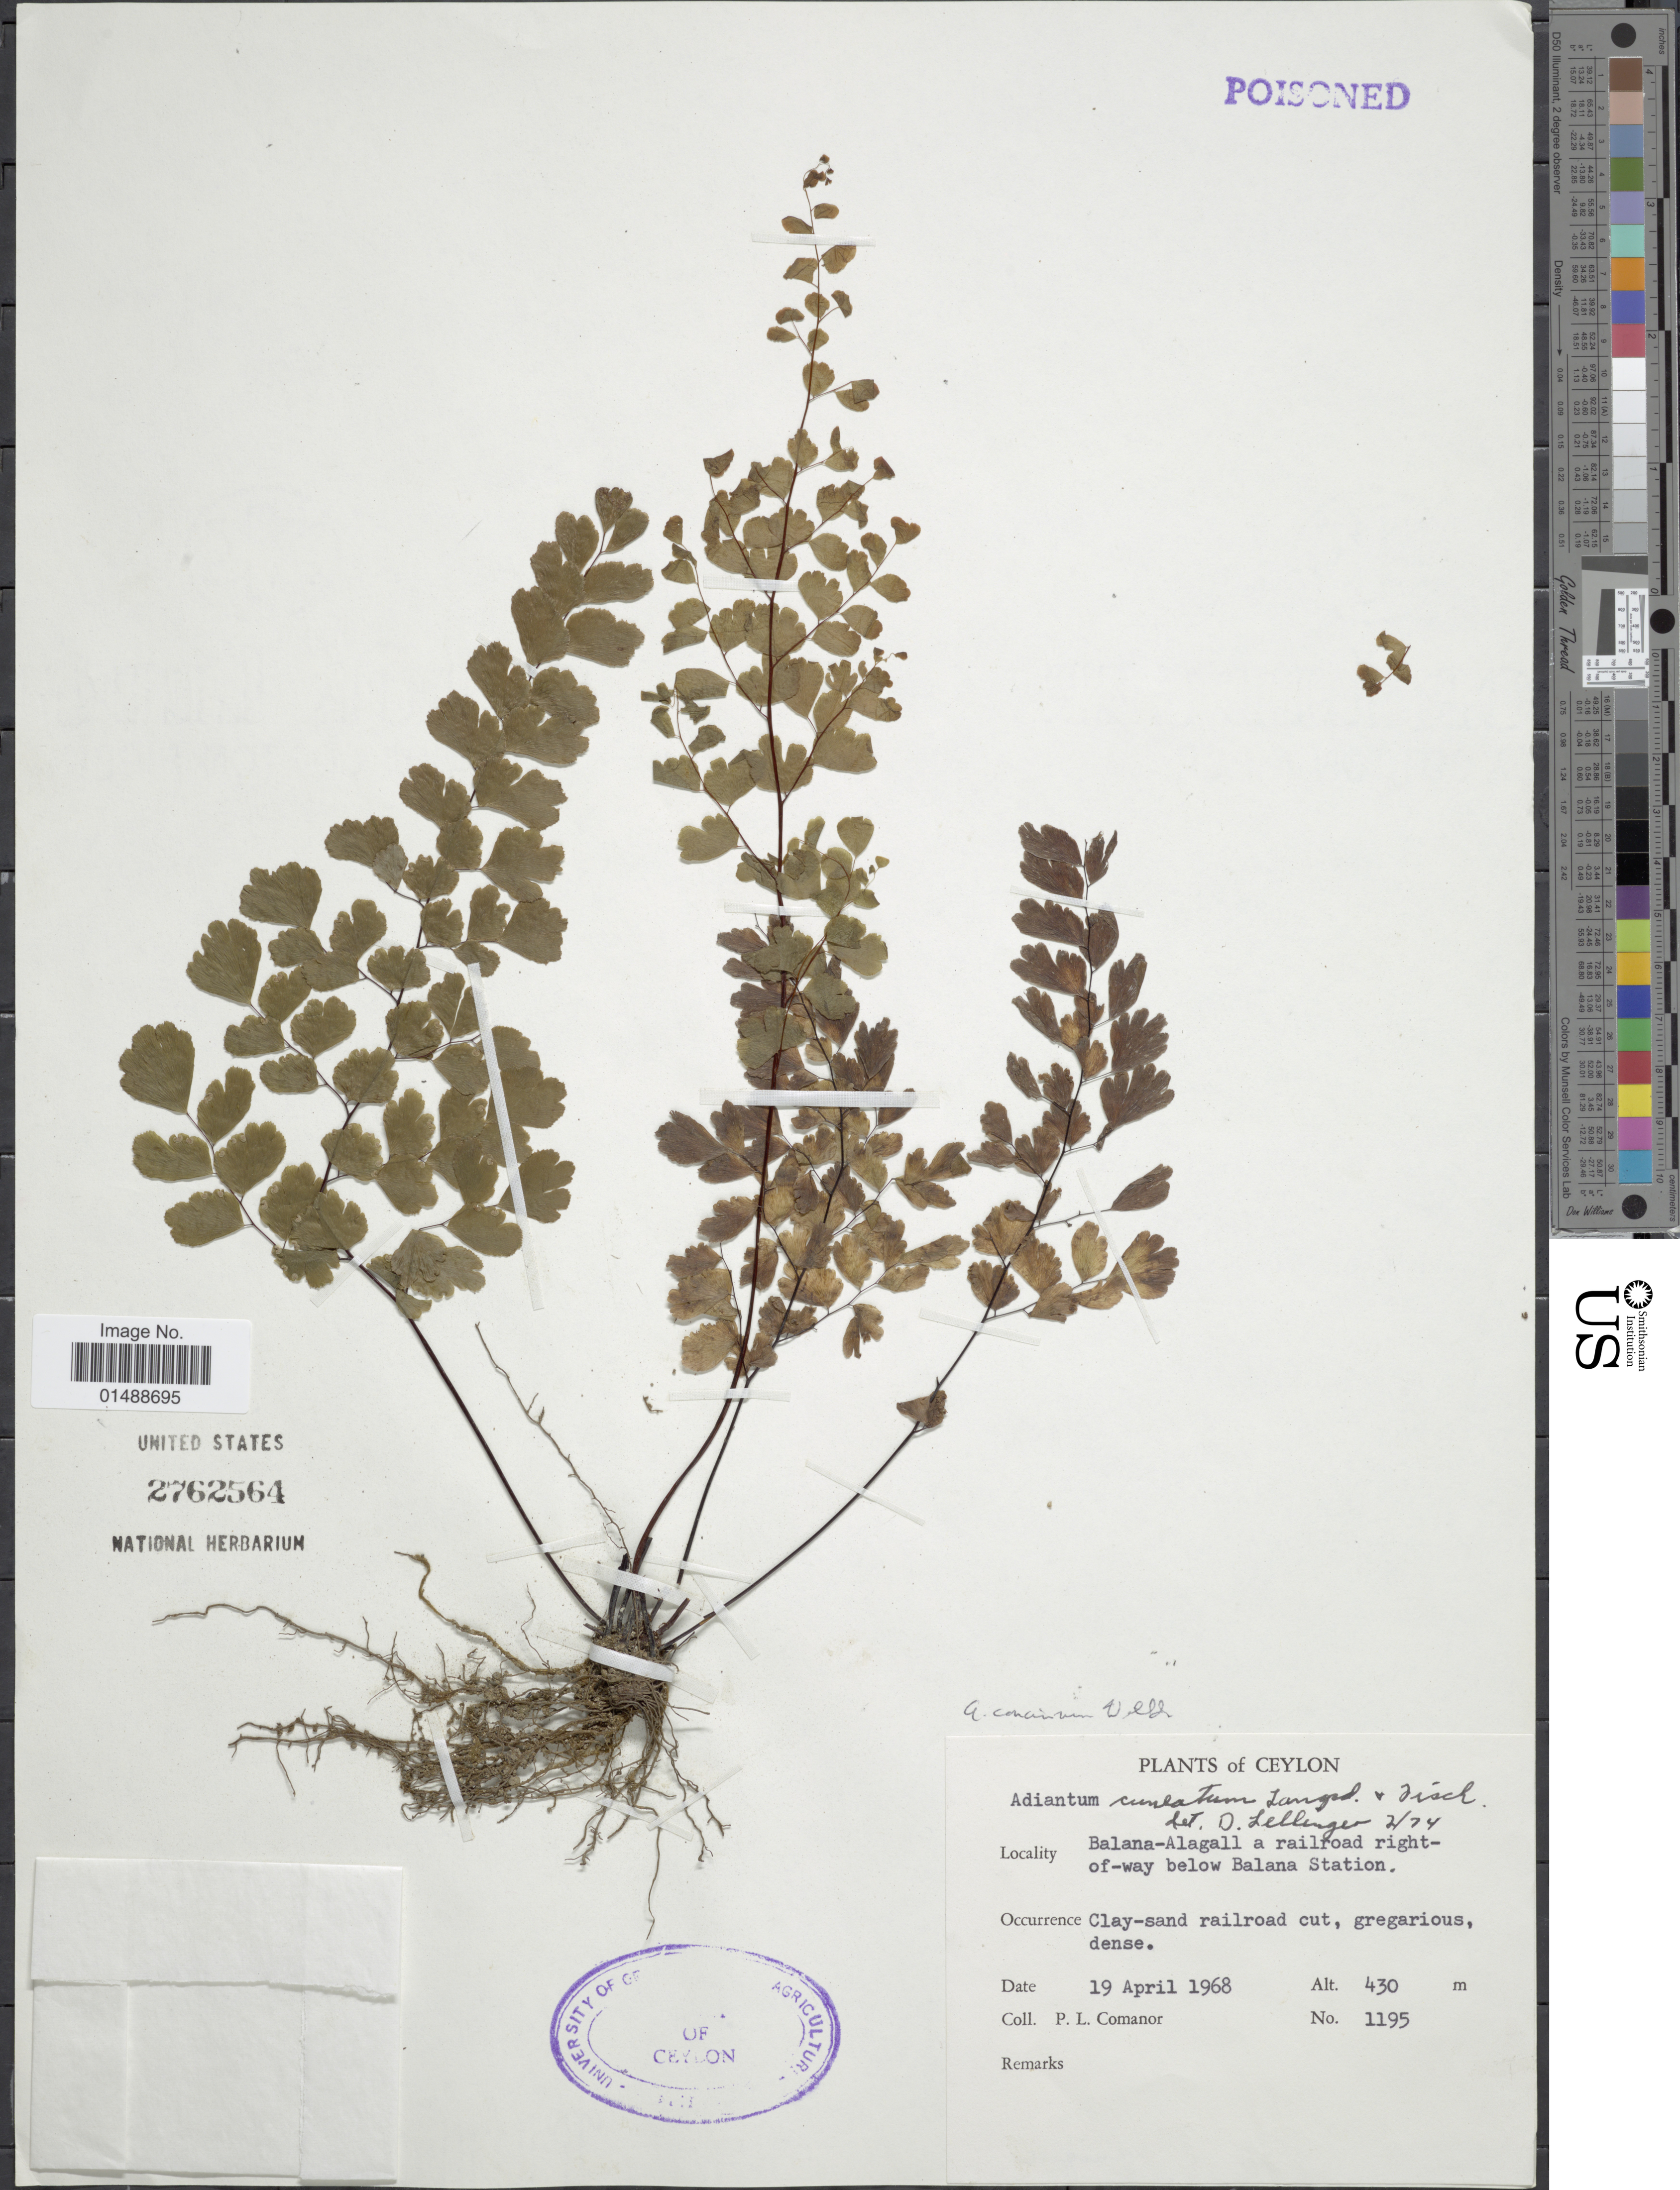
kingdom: Plantae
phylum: Tracheophyta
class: Polypodiopsida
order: Polypodiales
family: Pteridaceae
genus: Adiantum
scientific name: Adiantum raddianum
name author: C. Presl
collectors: P. Comanor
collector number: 1195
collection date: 1968-04-19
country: Sri Lanka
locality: Ceylon, Balana-Alagall a railrod right-of-way below Balana Station.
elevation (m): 430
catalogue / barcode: US 2762564